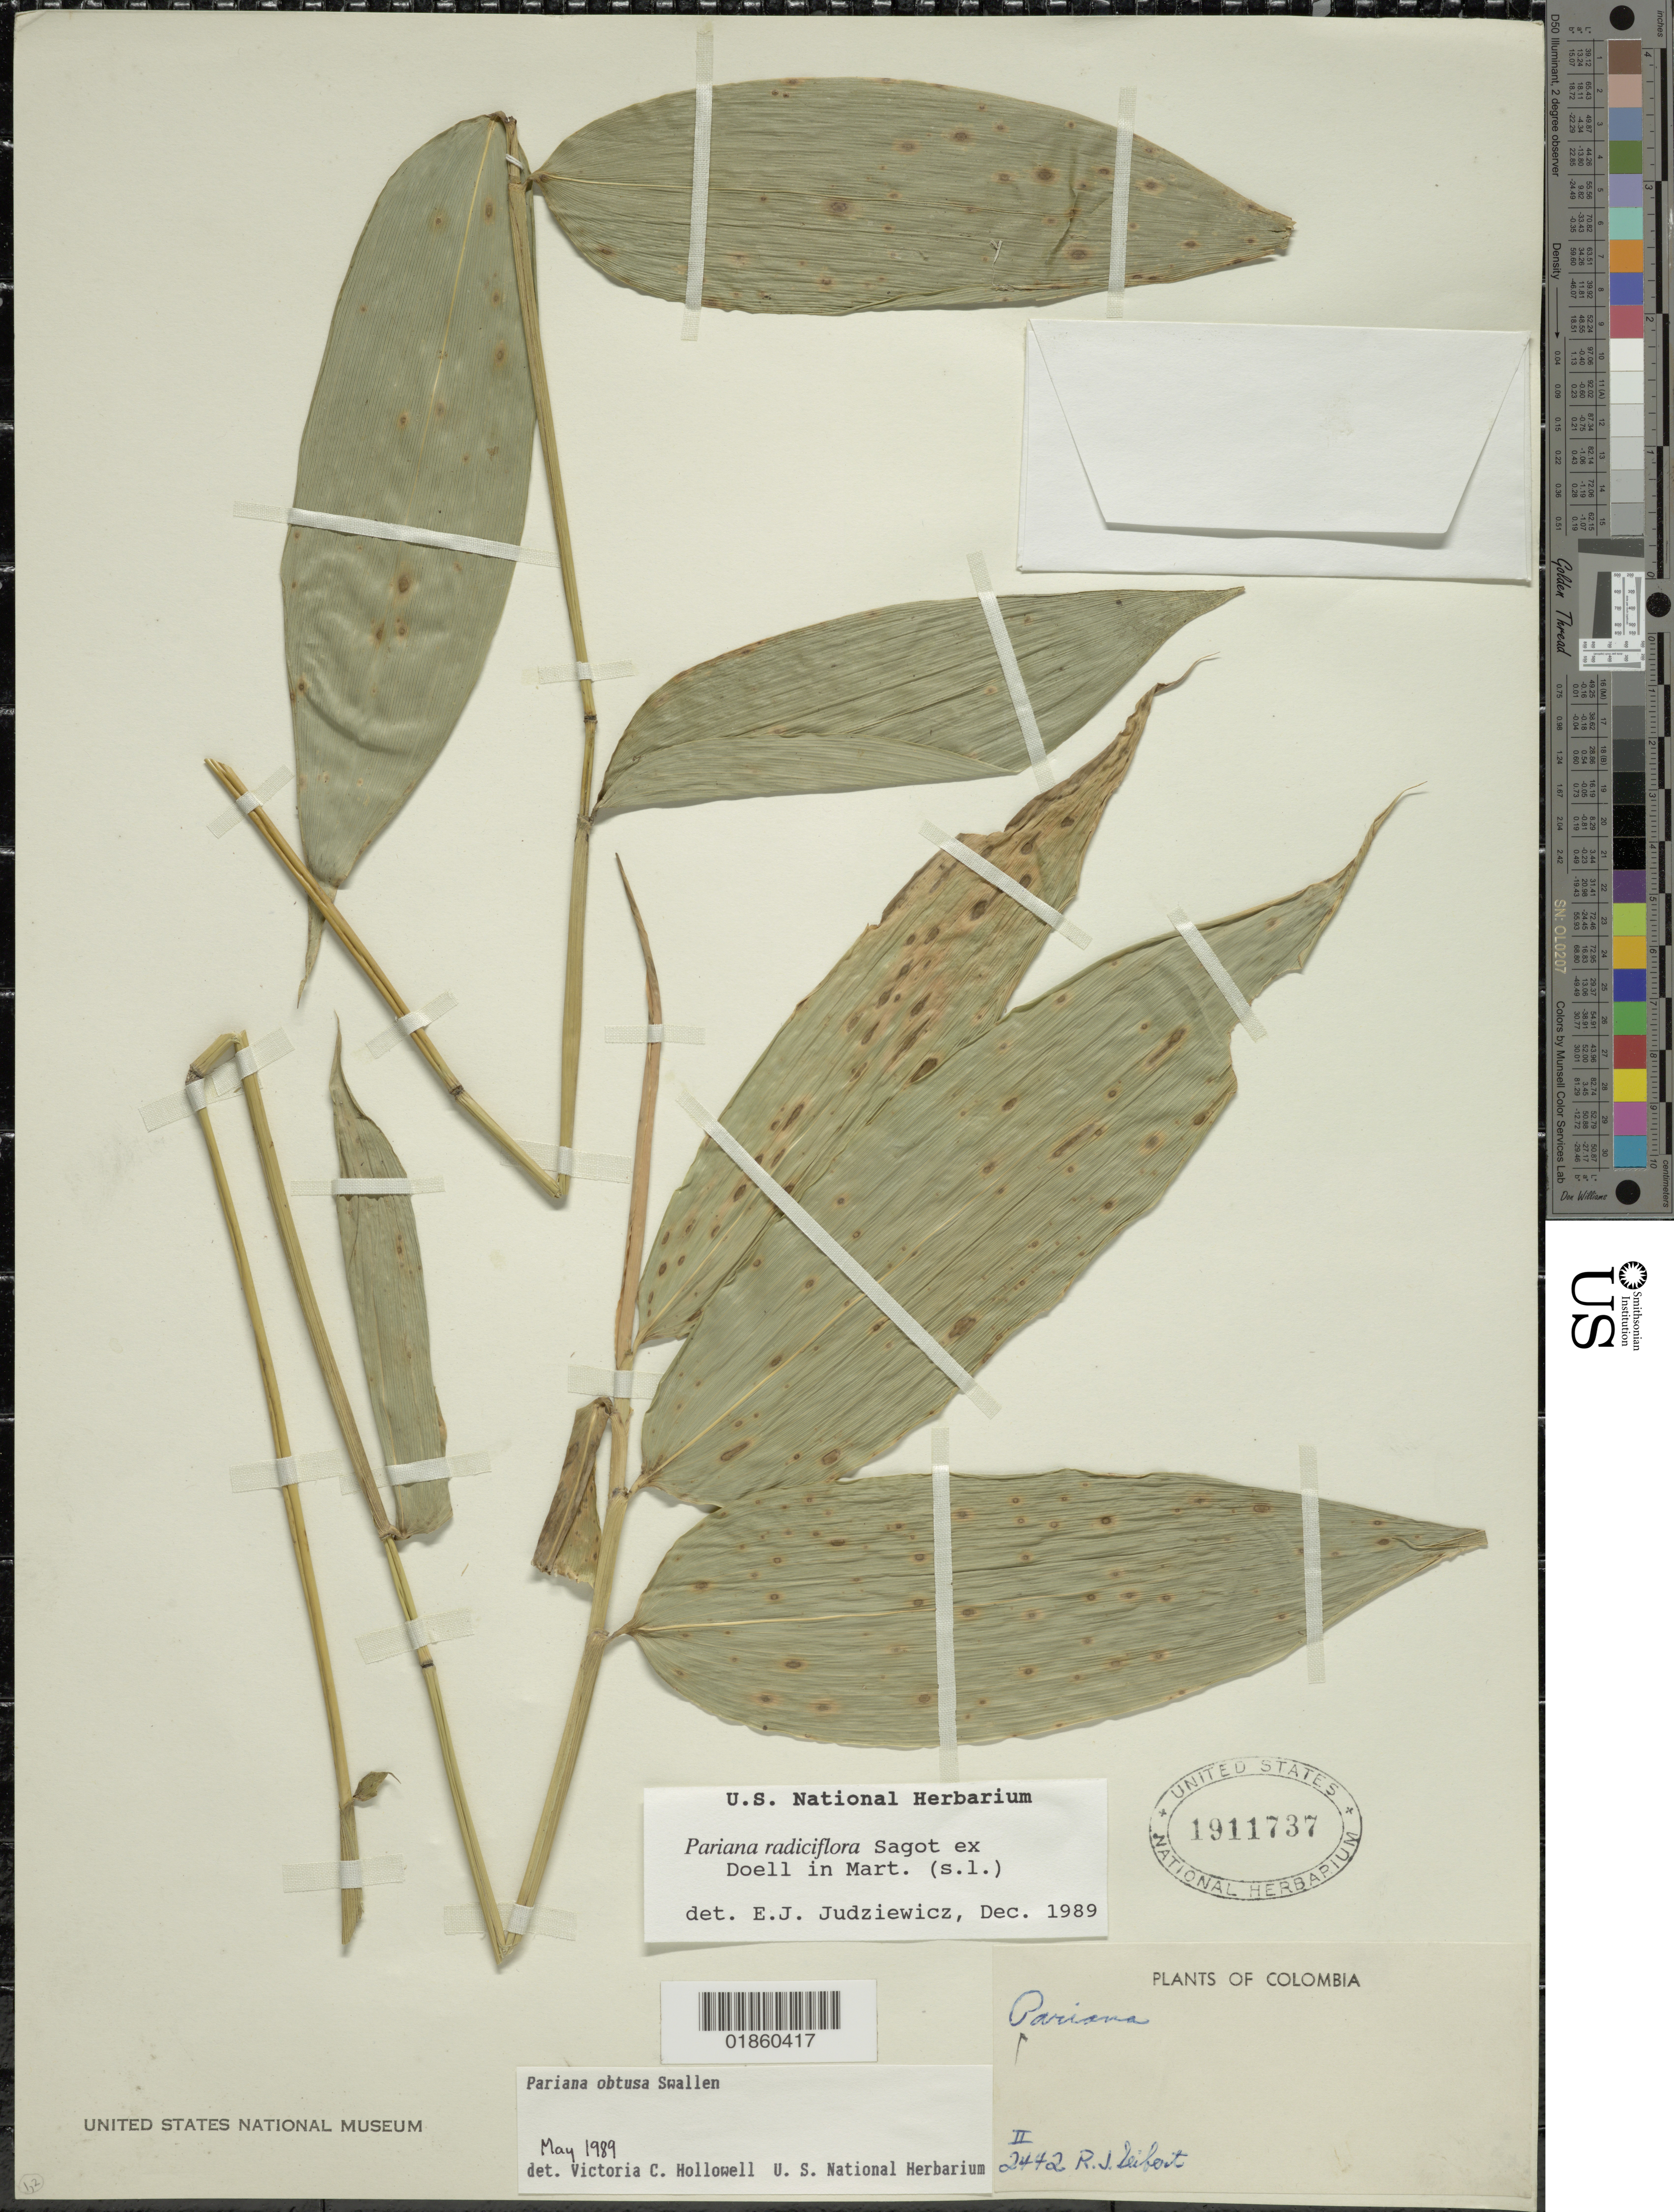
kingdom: Plantae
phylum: Tracheophyta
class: Liliopsida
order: Poales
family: Poaceae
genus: Pariana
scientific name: Pariana radiciflora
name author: Sagot ex Döll in Mart.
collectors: R. J. Seibert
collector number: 2442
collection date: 1946-07-11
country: Colombia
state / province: Antioquia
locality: Villa Arteaga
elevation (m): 600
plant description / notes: Collection event information taken from pressed specimen no. 1911736, which has the same coll. number and collector.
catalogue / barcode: US 1911737